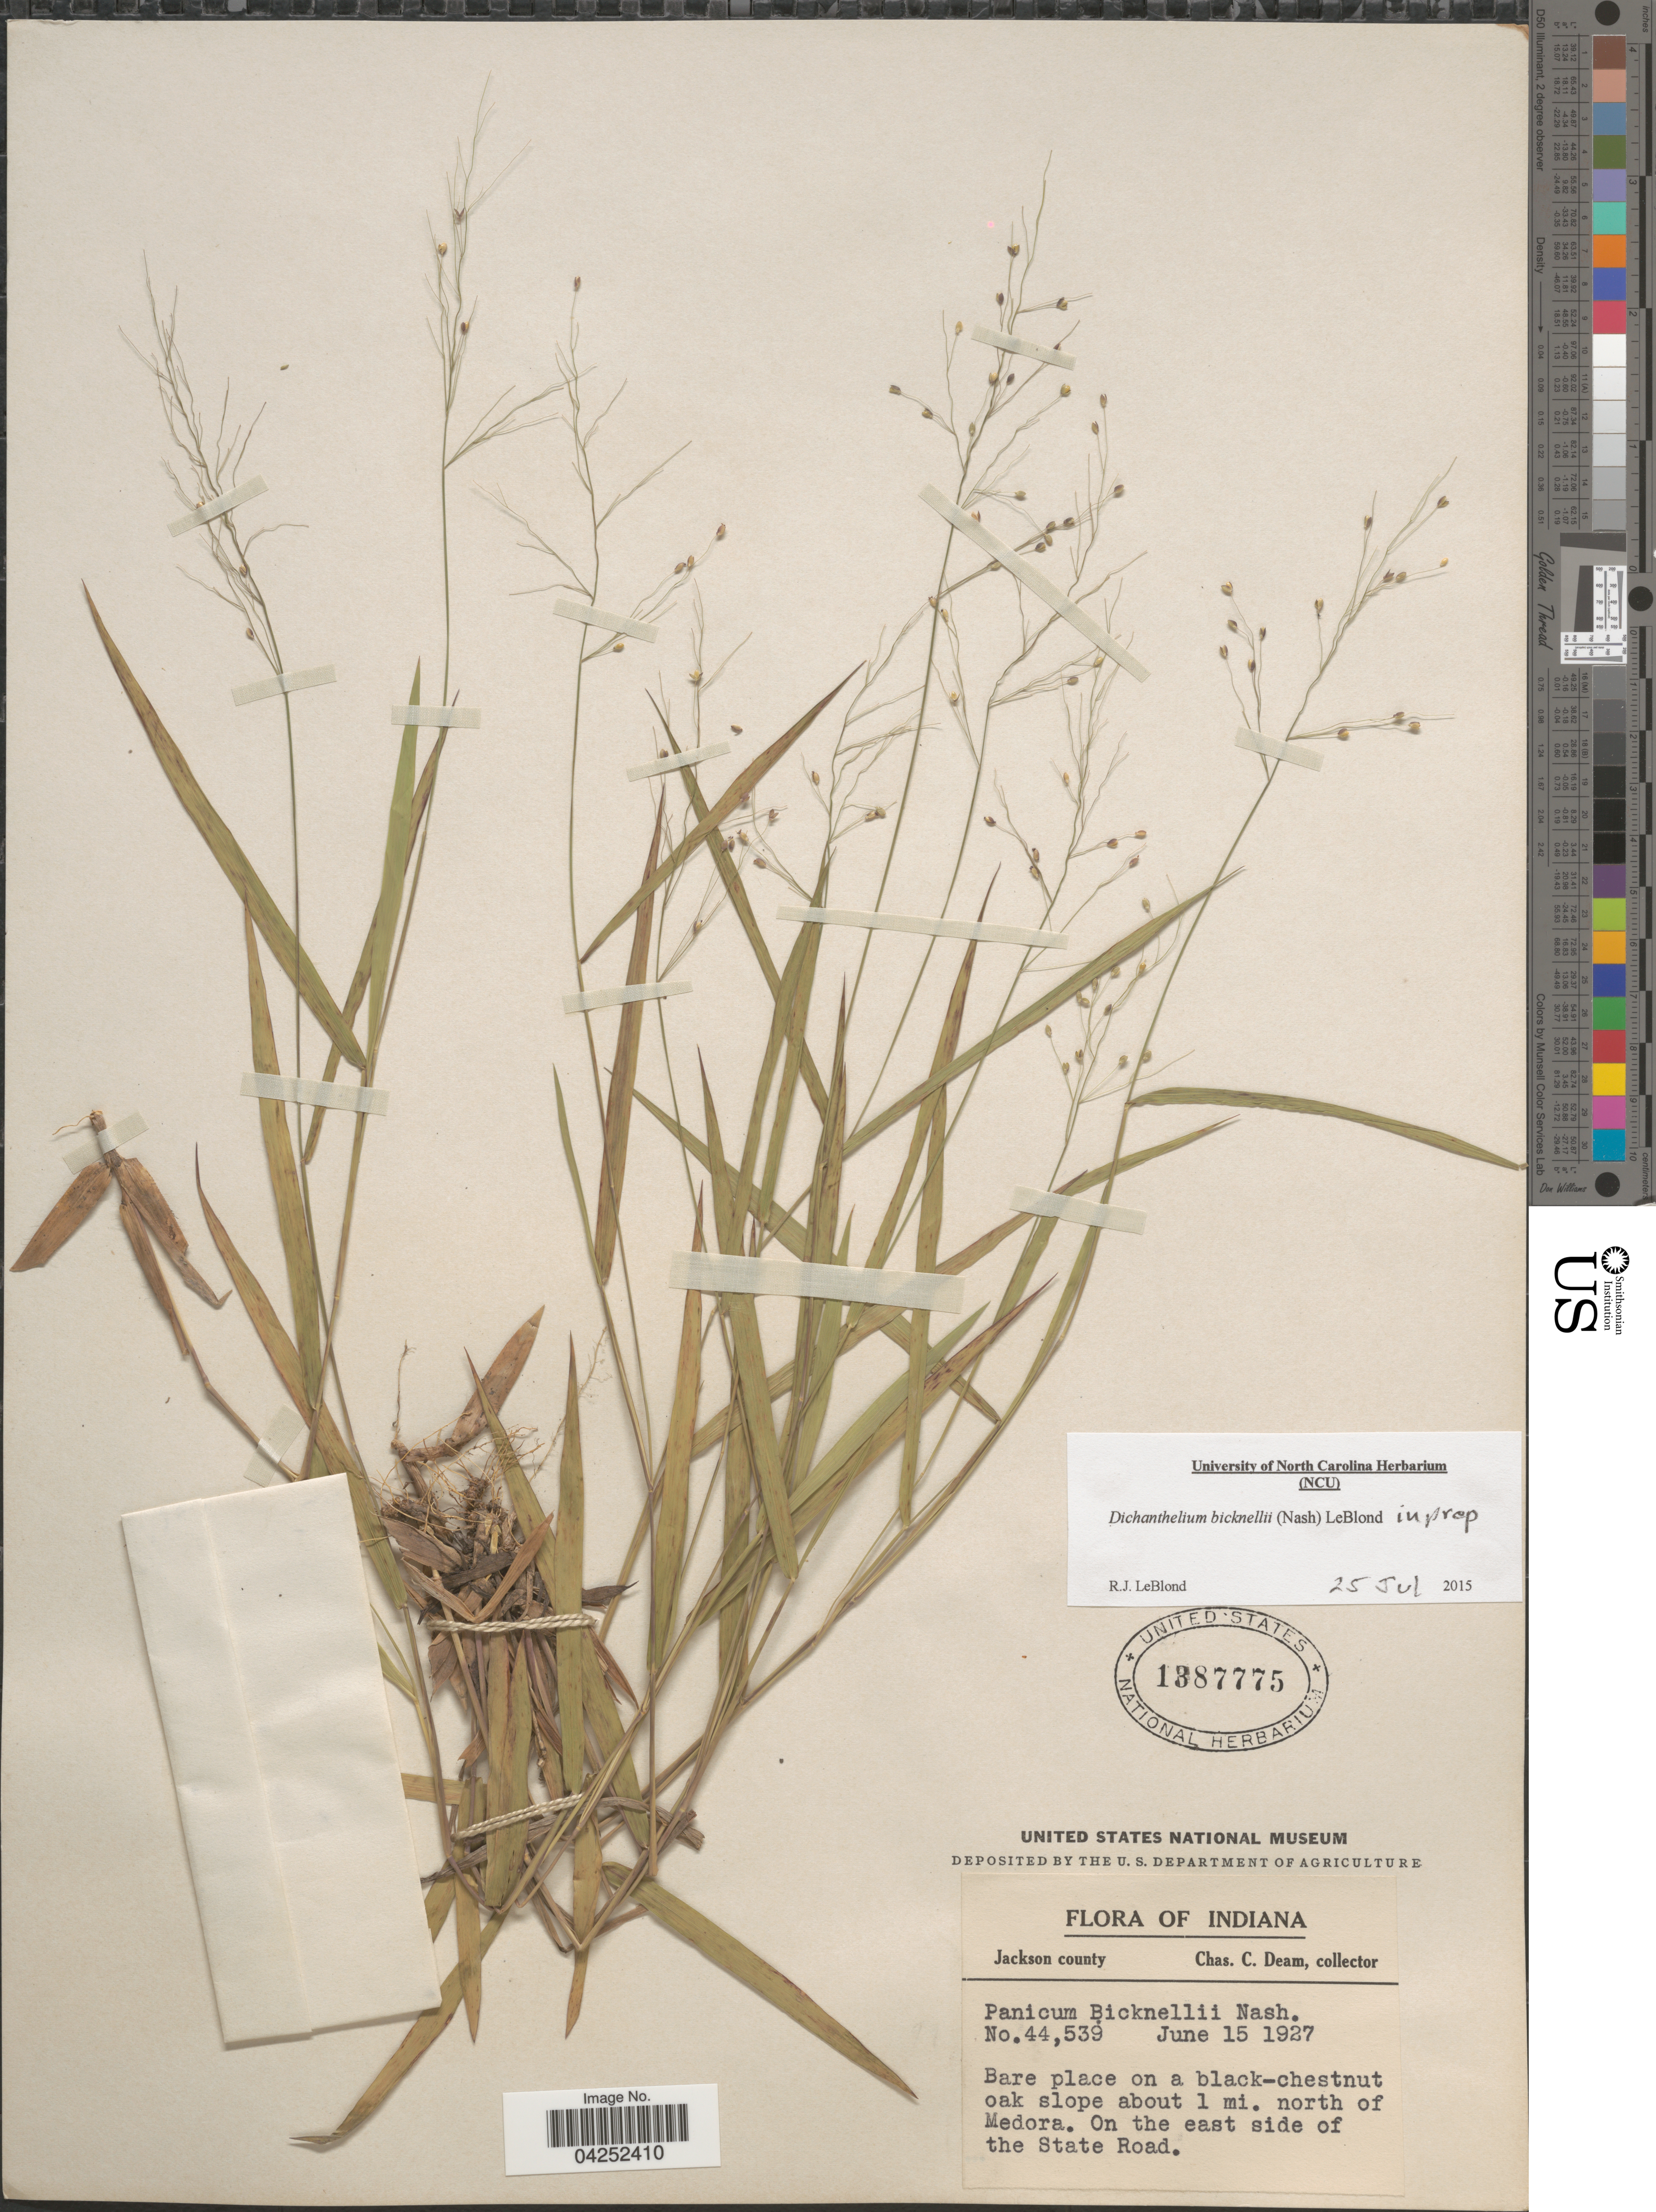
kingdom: Plantae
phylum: Tracheophyta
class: Liliopsida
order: Poales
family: Poaceae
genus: Dichanthelium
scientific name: Dichanthelium bicknellii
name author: (Nash) LeBlond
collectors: C. C. Deam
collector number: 44539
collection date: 1927-06-15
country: United States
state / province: Indiana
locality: Jackson county. Bare place on a black-chestnut oak slope about 1 mi. north of Medora. On the east side of the State Road.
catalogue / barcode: US 1387775